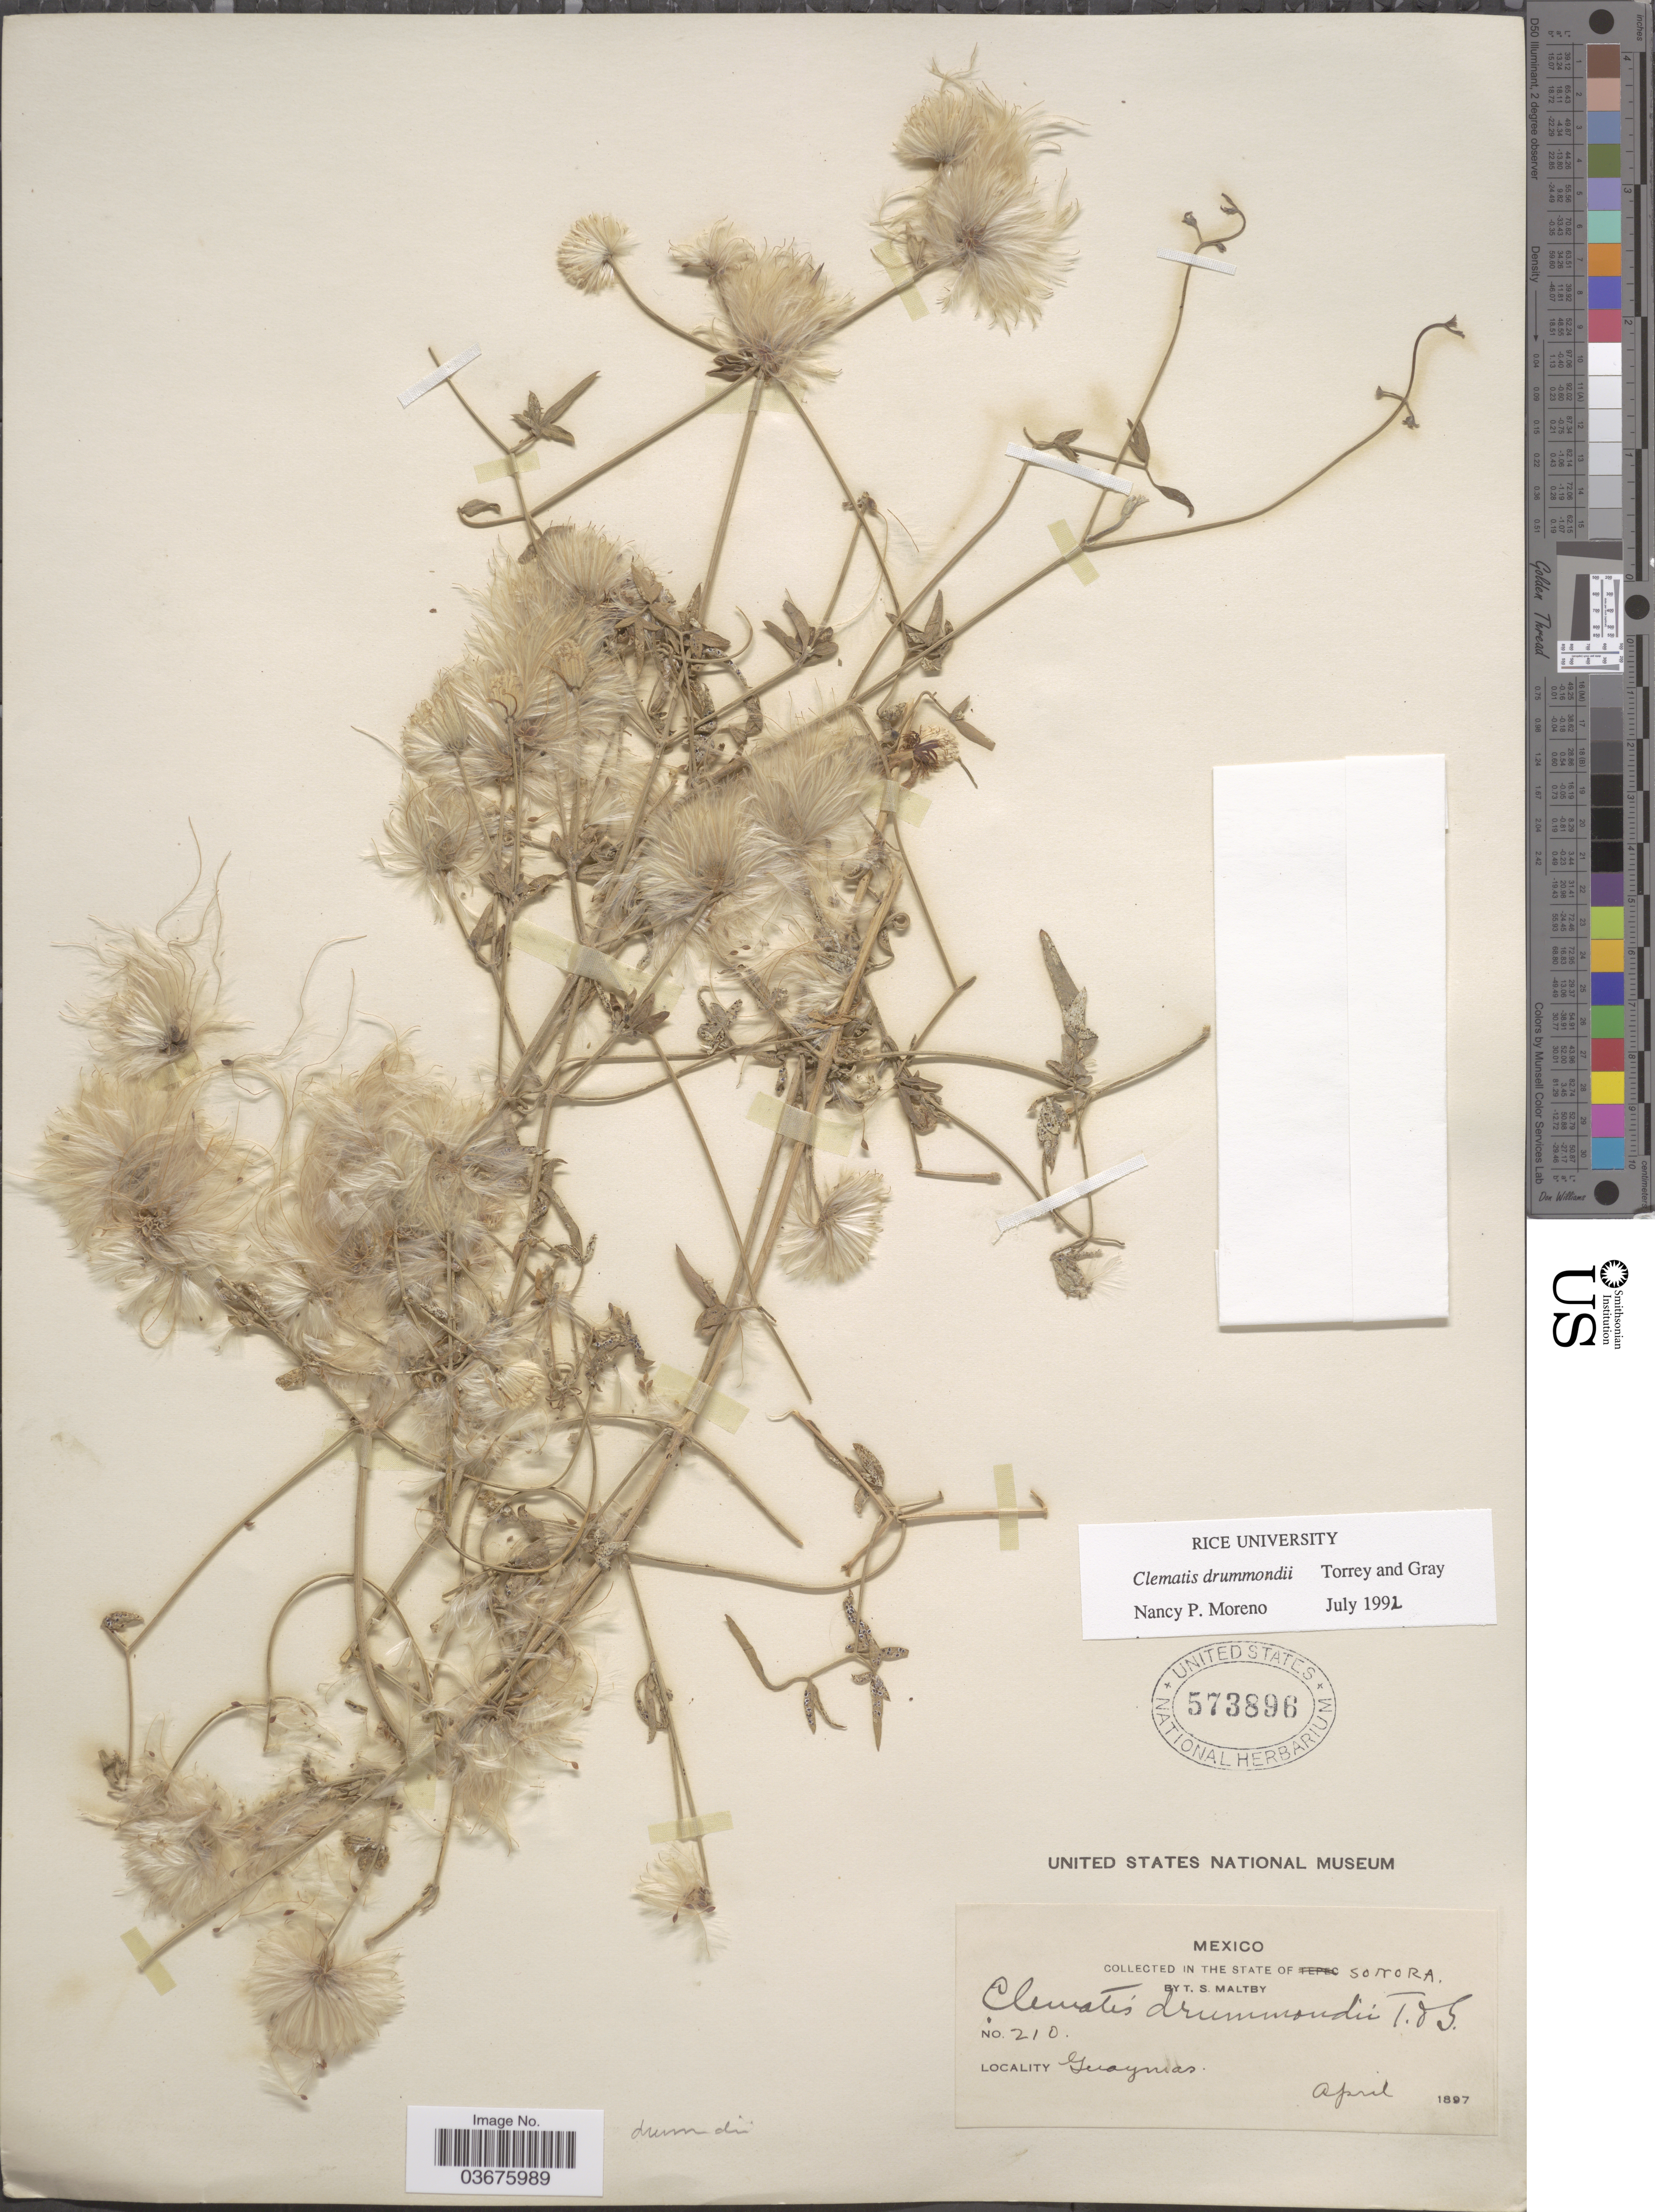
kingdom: Plantae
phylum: Tracheophyta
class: Magnoliopsida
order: Ranunculales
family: Ranunculaceae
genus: Clematis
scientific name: Clematis drummondii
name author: Torr. & A. Gray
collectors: T. S. Maltby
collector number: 210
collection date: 1897-04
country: Mexico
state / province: Sonora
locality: Guaymas.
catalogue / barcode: US 573896